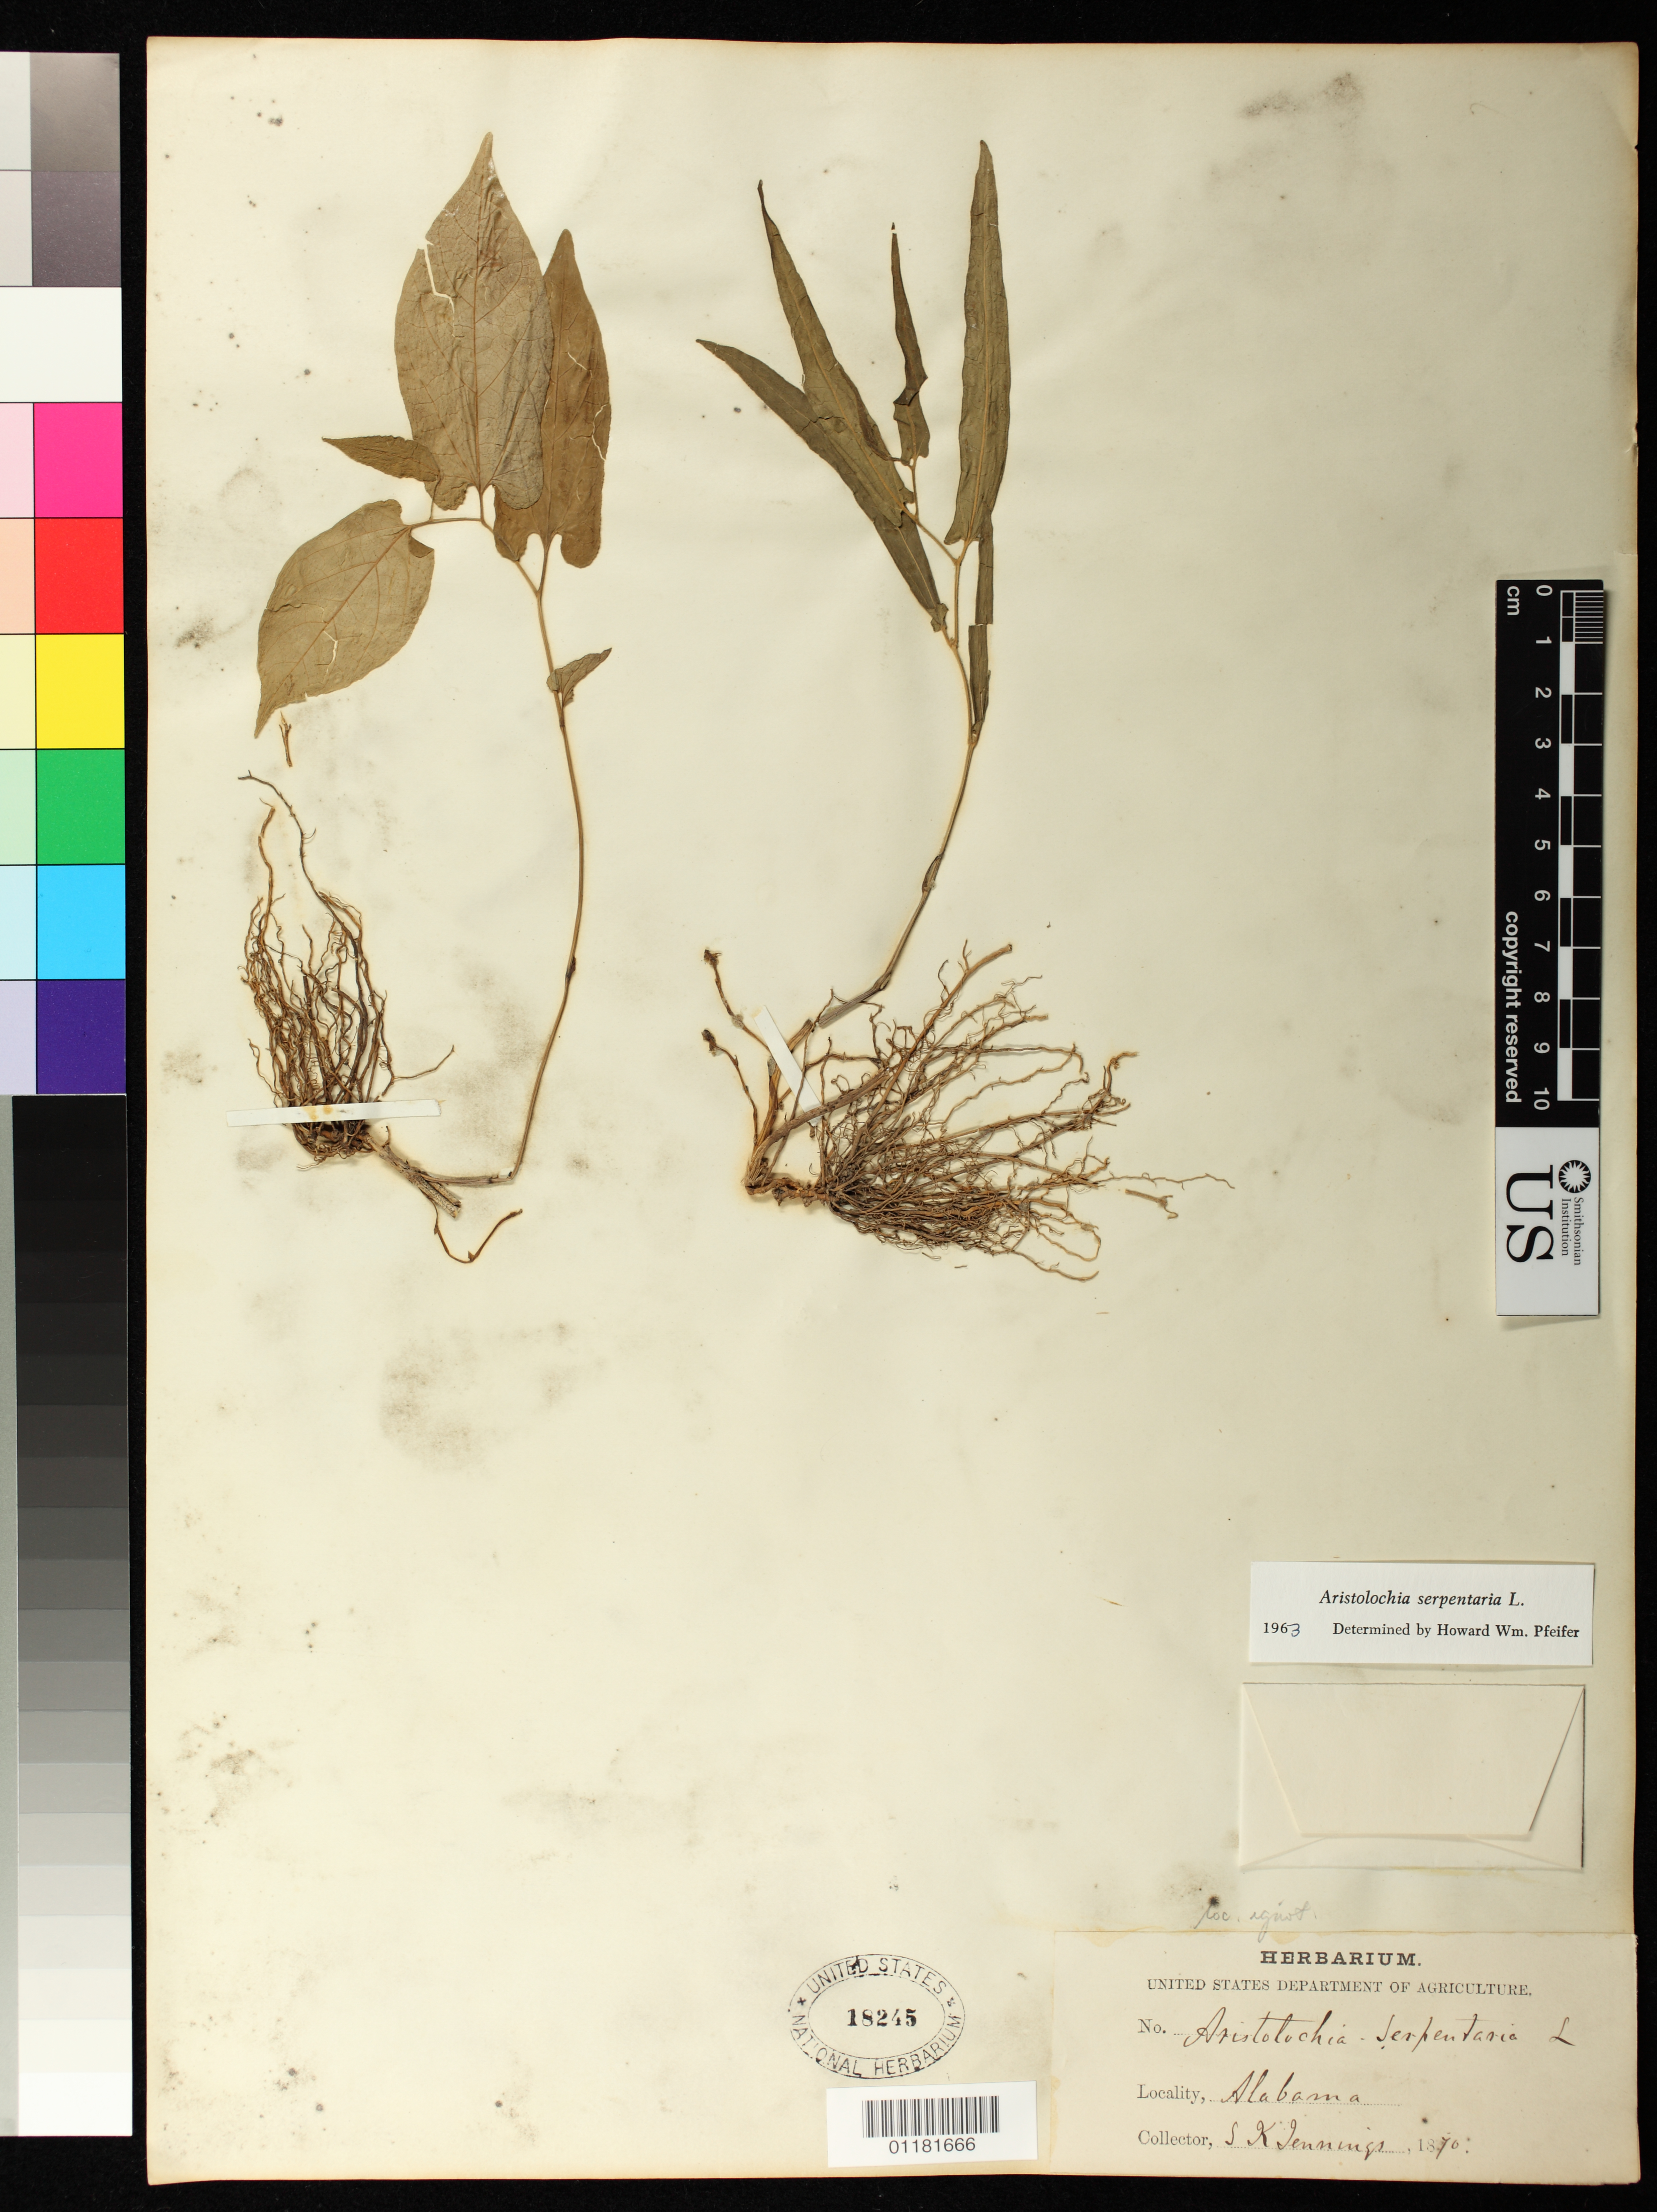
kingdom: Plantae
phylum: Tracheophyta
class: Magnoliopsida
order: Piperales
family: Aristolochiaceae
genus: Aristolochia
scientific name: Aristolochia serpentaria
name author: L.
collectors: S. K. Jennings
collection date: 1870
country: United States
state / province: Alabama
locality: loc. ignot.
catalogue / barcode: US 18245